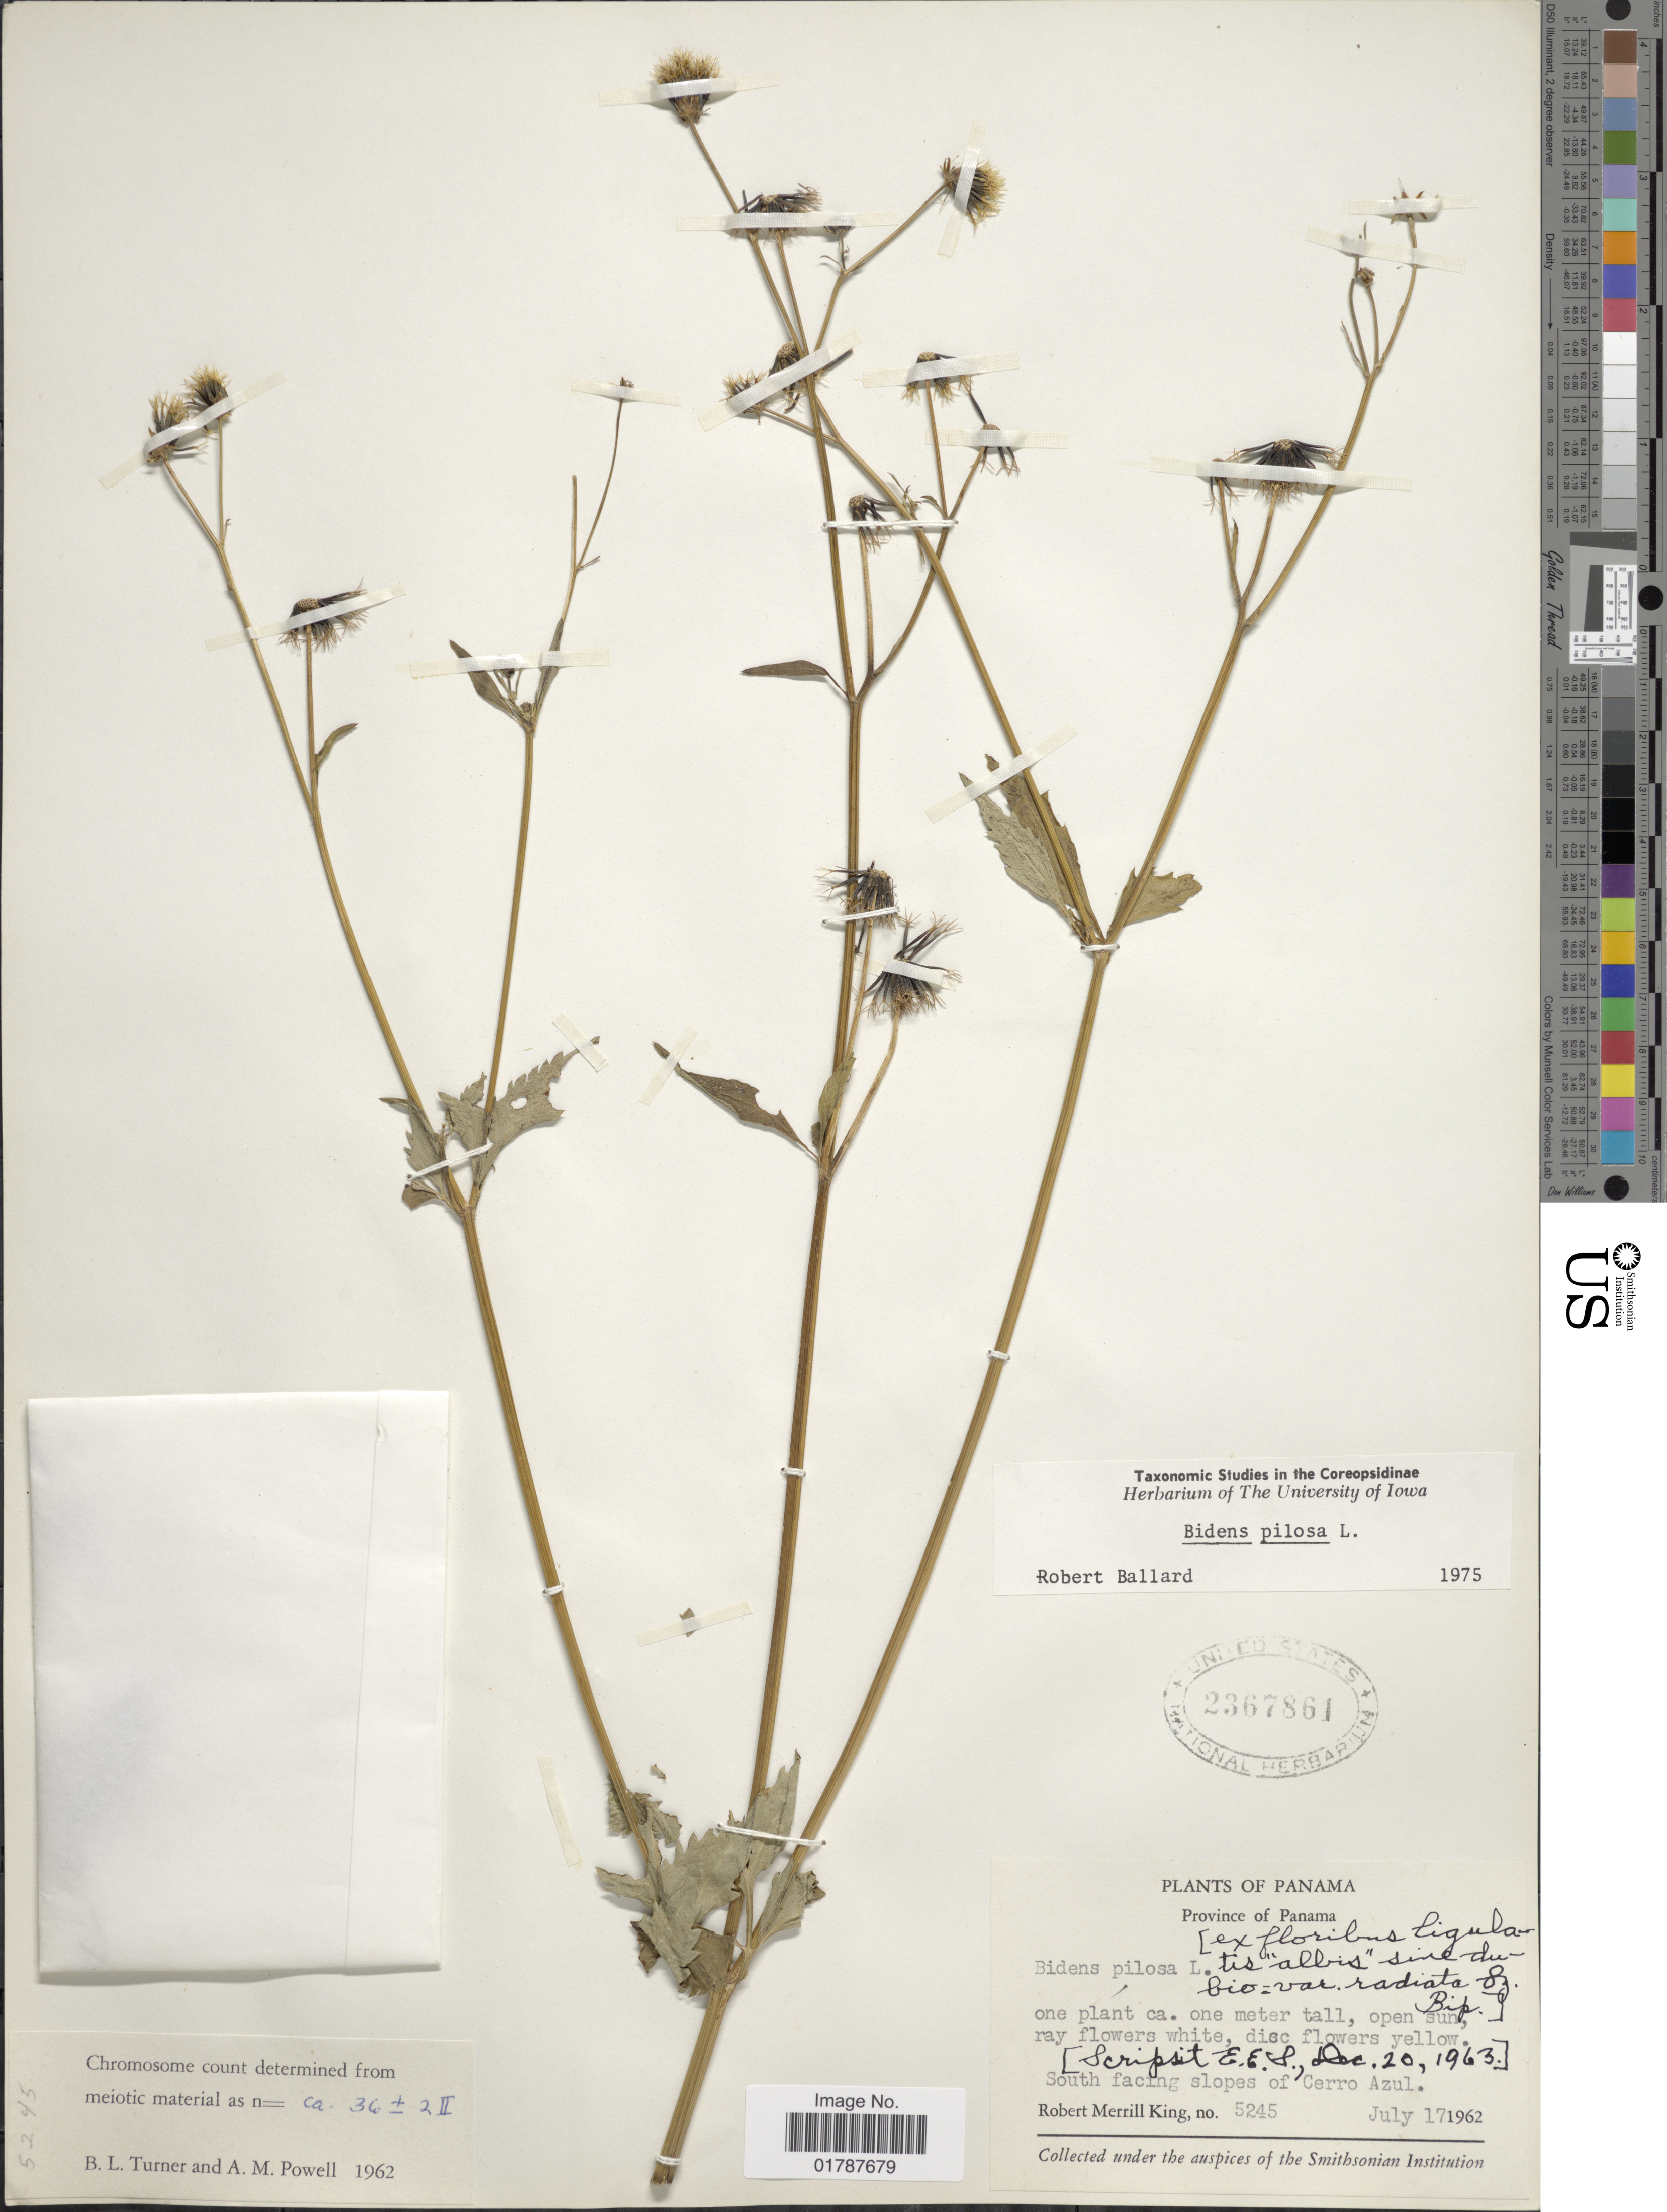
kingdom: Plantae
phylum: Tracheophyta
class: Magnoliopsida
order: Asterales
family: Asteraceae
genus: Bidens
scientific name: Bidens pilosa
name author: L.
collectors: R. M. King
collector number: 5245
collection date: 1962-07-17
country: Panama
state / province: Panamá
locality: Province of Panama, South facing slopes of Cerro Azul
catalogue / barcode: US 2367861